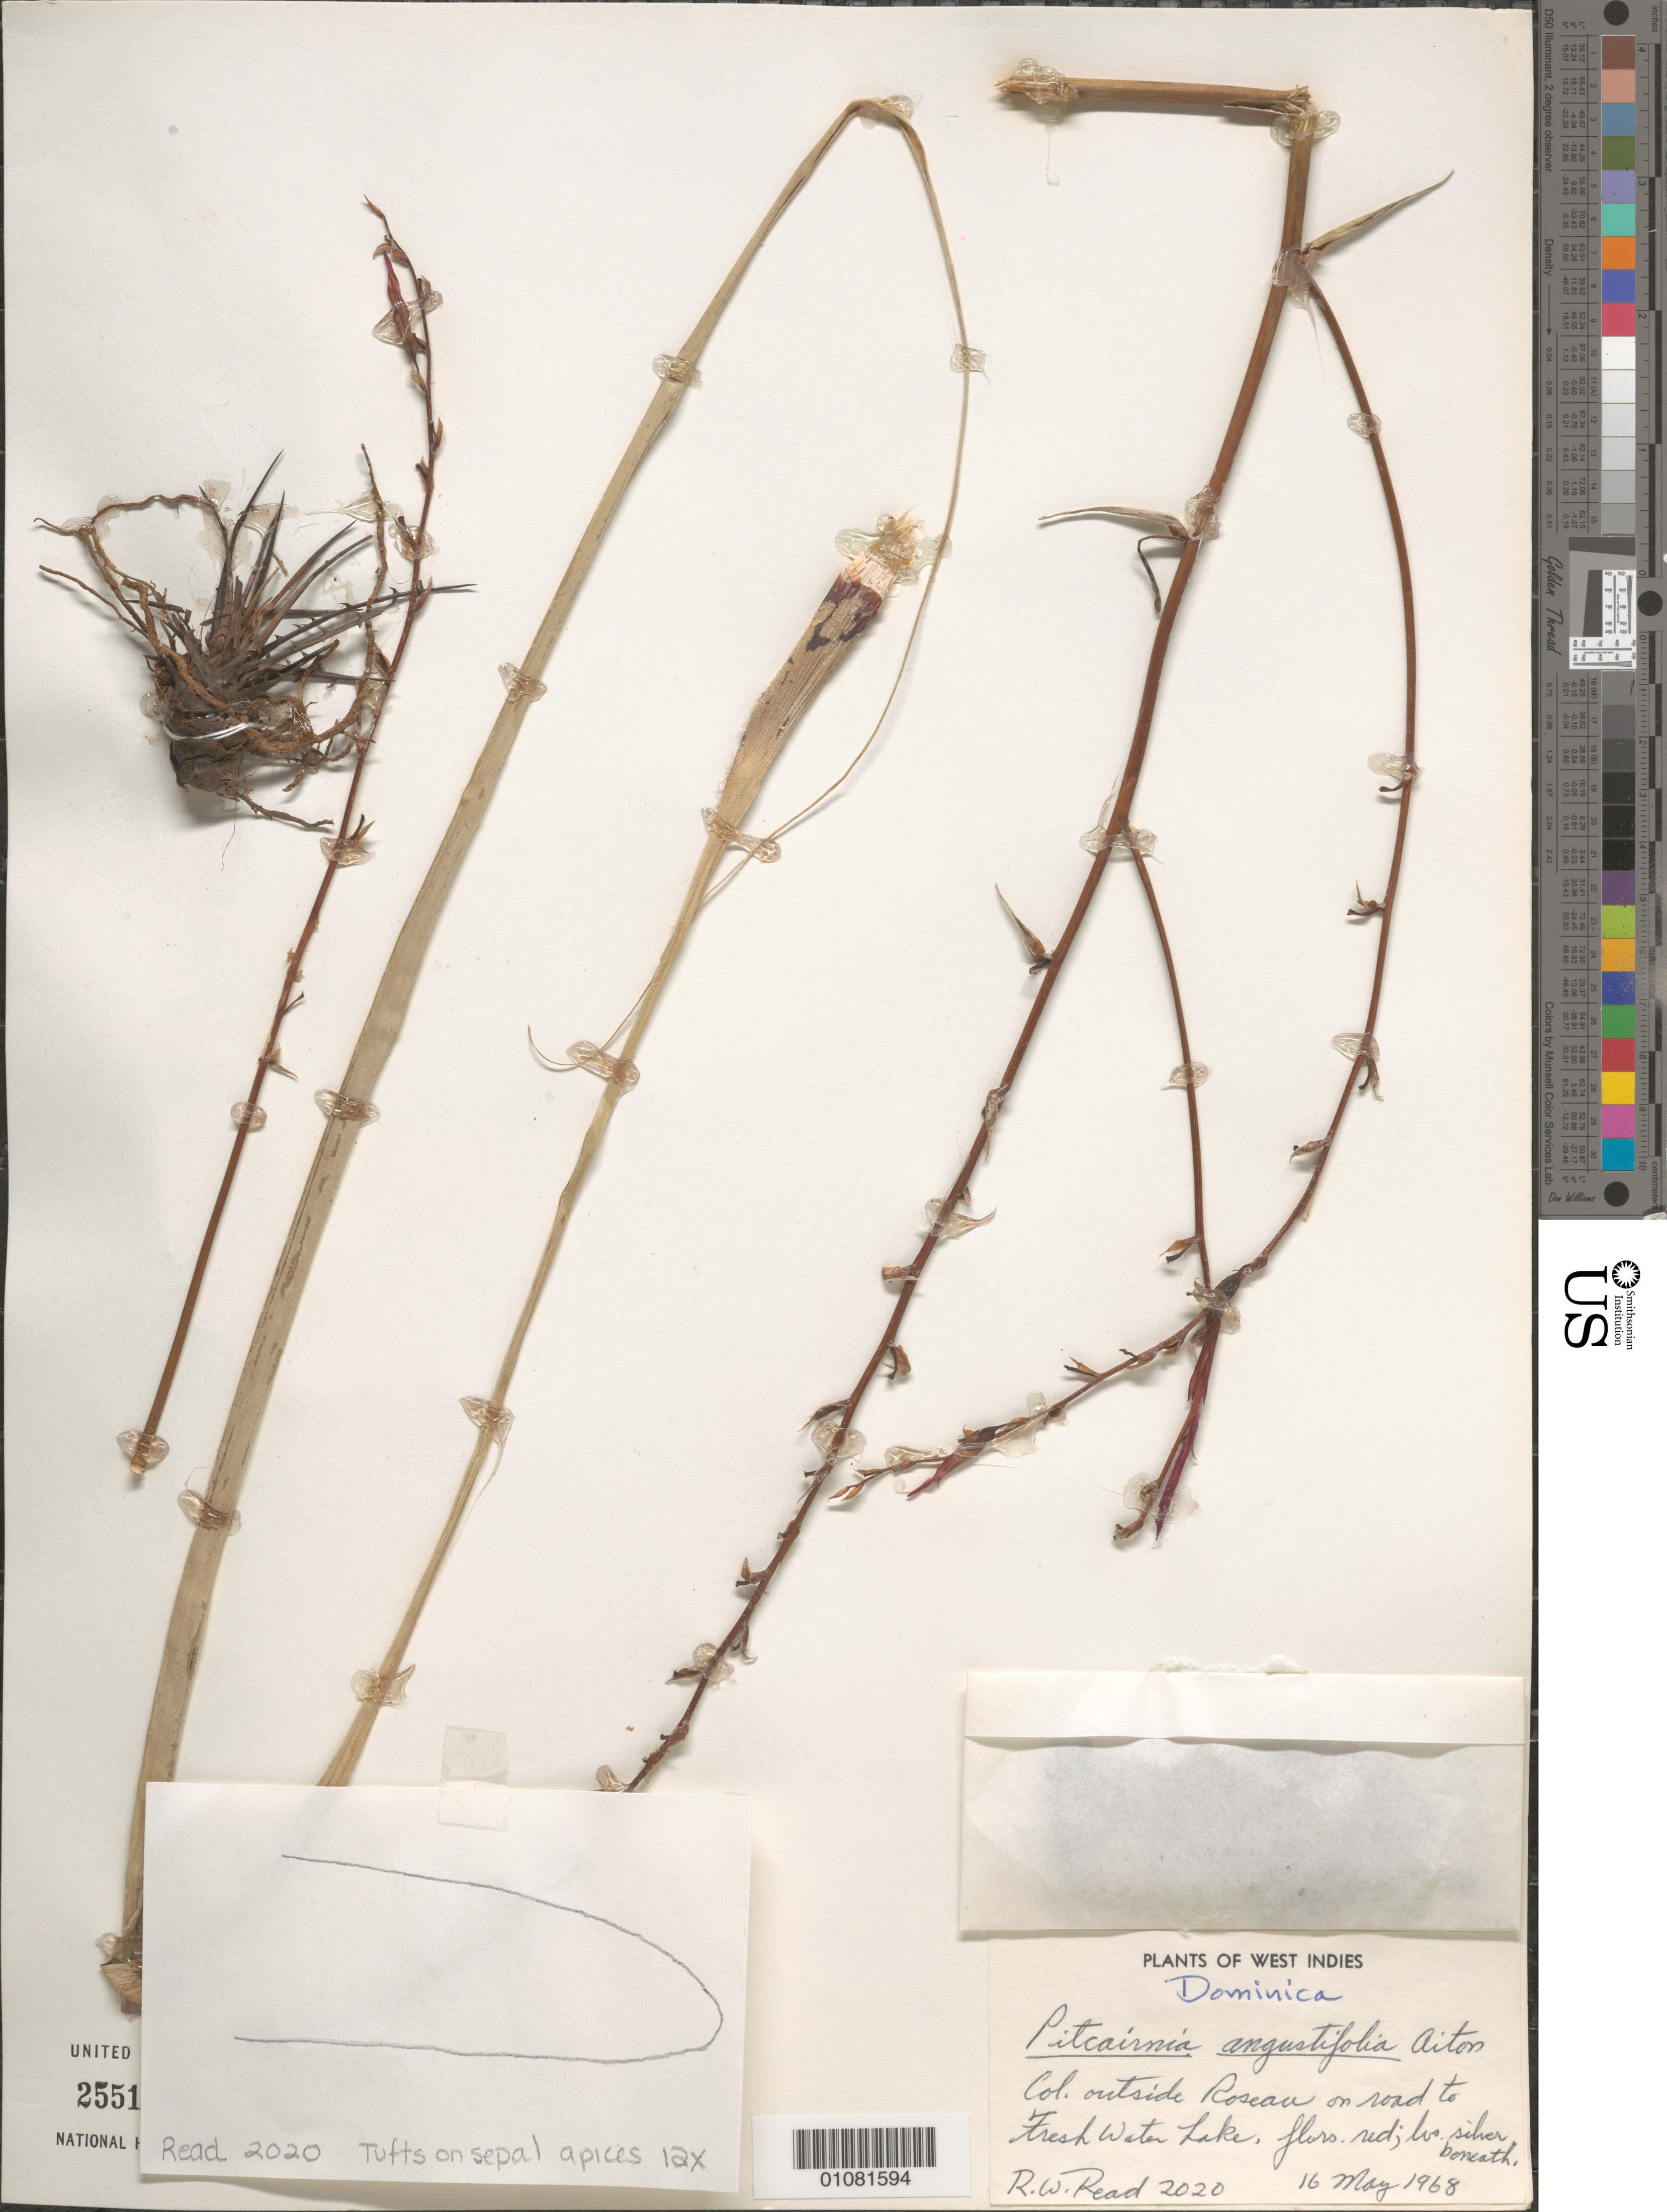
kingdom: Plantae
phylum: Tracheophyta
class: Liliopsida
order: Poales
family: Bromeliaceae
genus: Pitcairnia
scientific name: Pitcairnia angustifolia var. angustifolia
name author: Sol. ex Aiton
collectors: R. W. Read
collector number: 2020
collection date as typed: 16 May 1968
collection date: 1968-05-16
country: Dominica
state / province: St. George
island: Dominica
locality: Outside Roseau on road to Fresh Water Lake.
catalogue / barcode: US 2551275